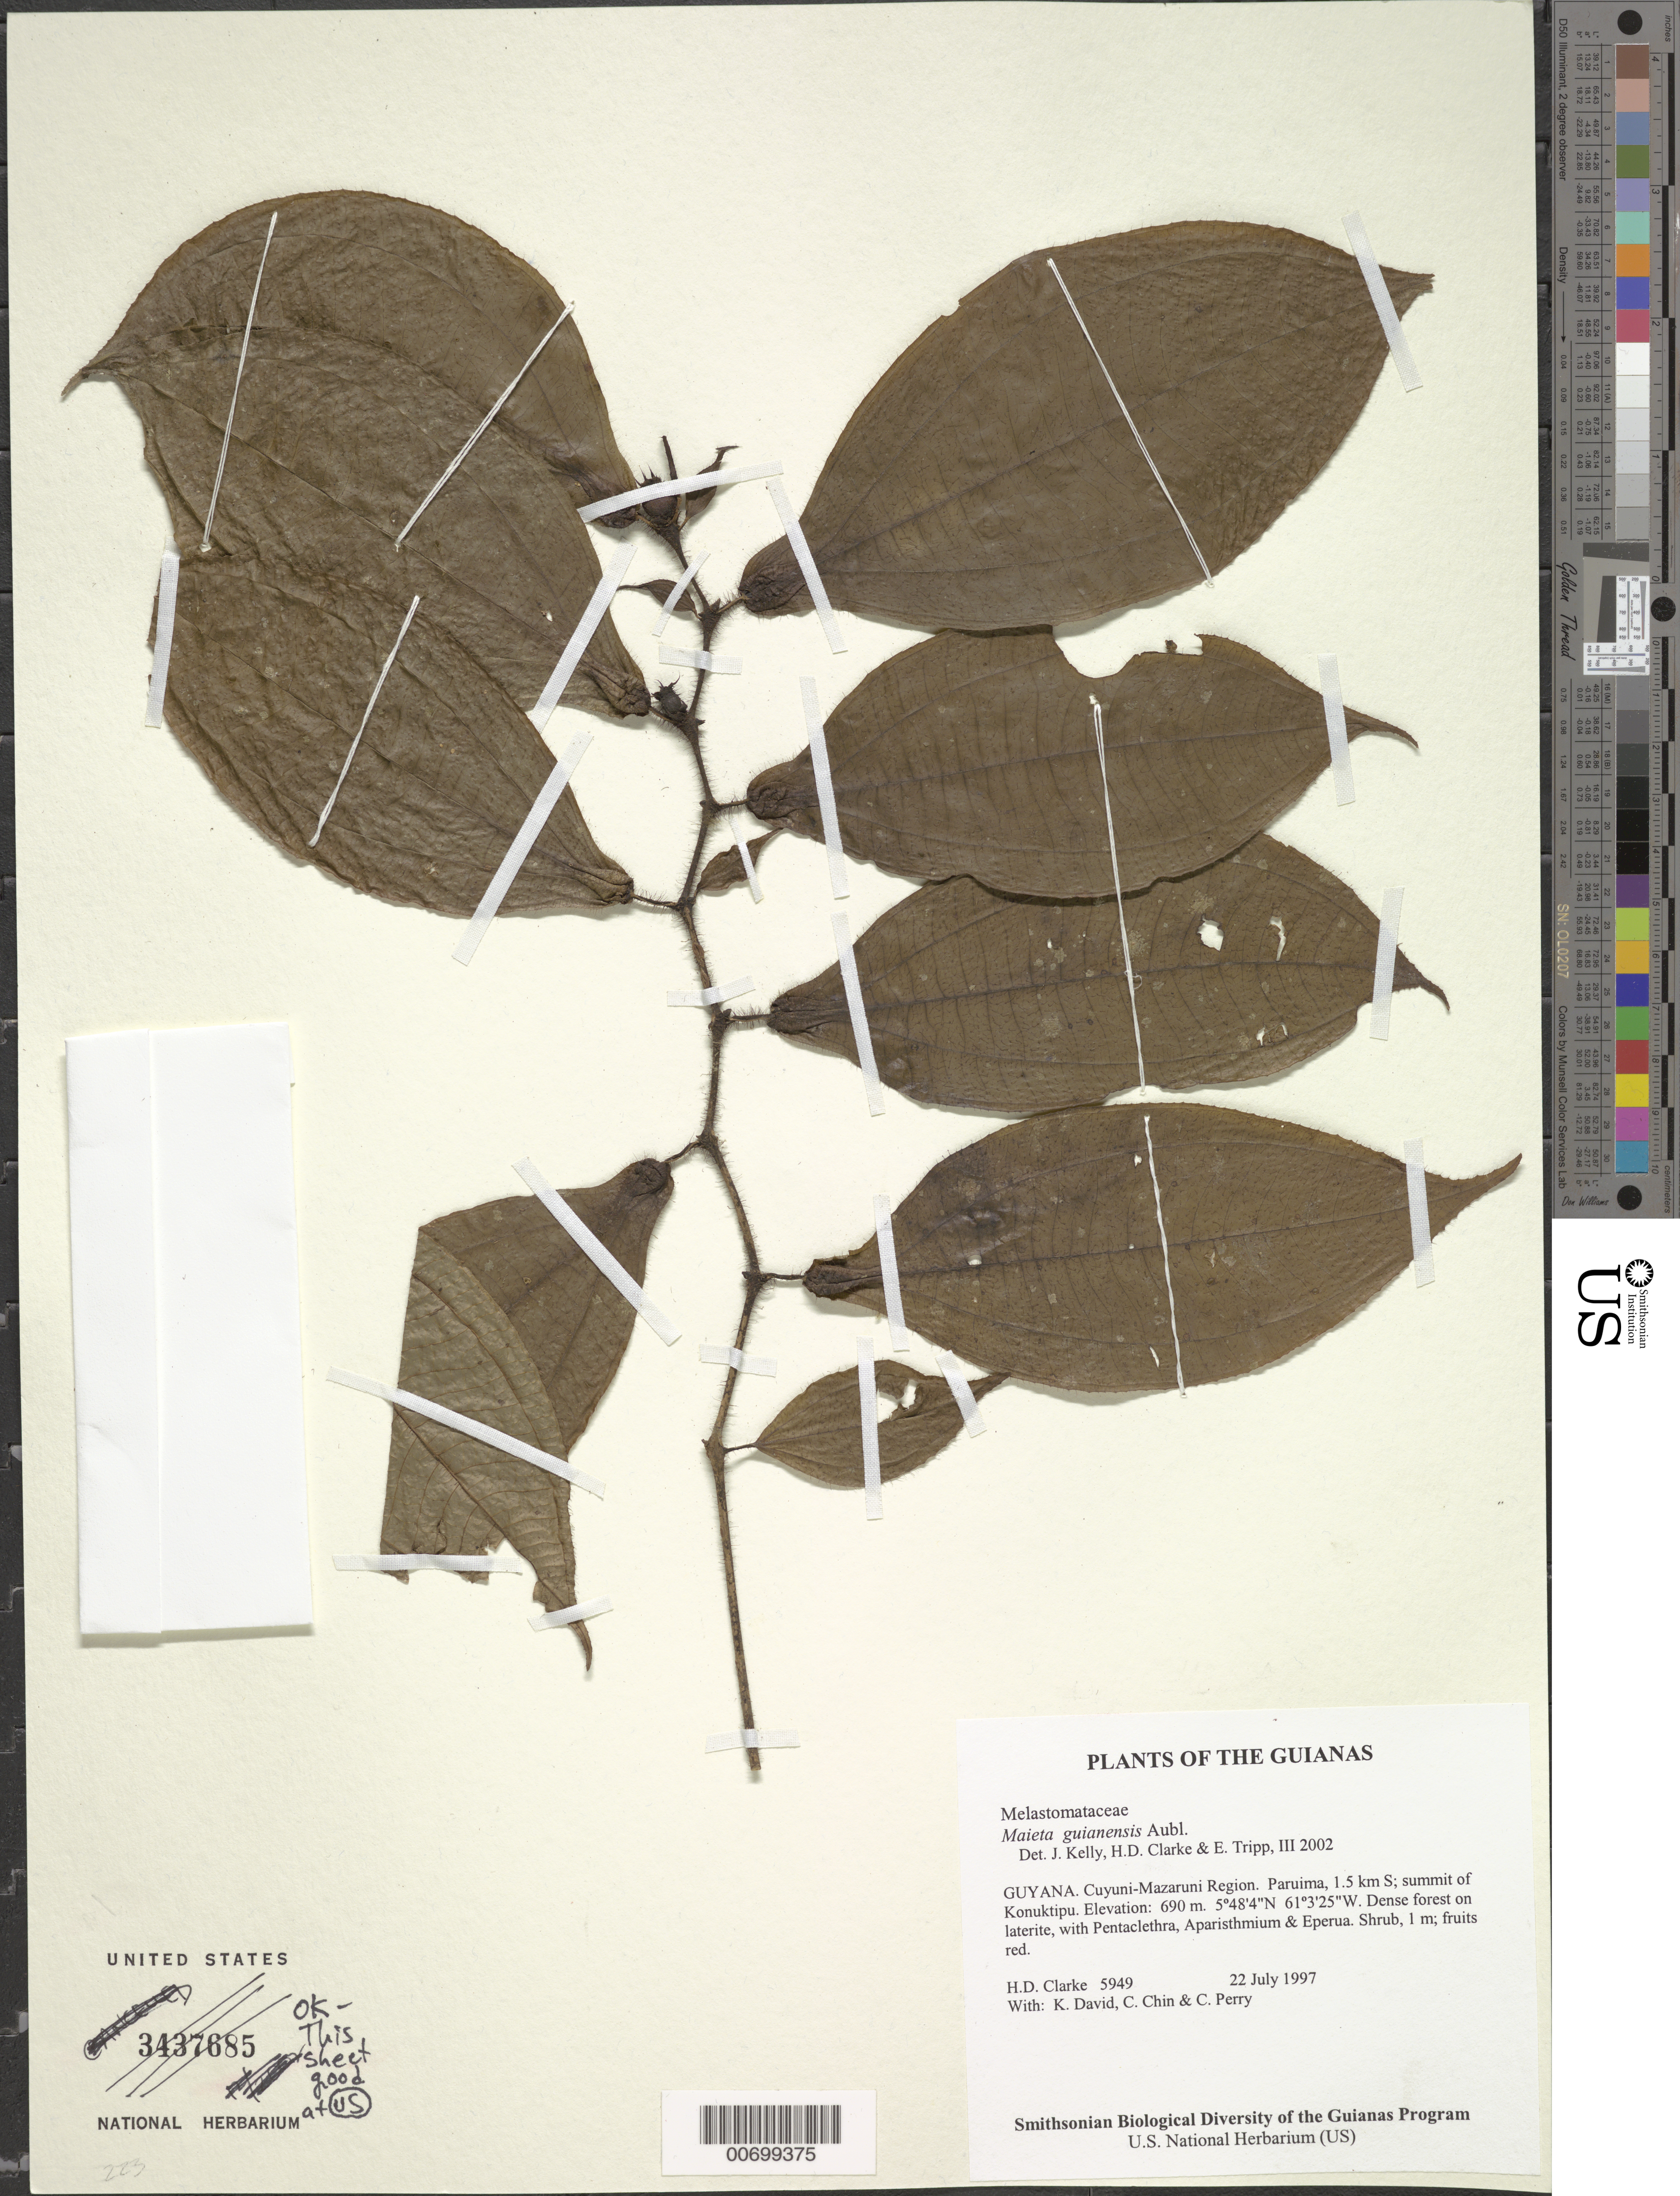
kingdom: Plantae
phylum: Tracheophyta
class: Magnoliopsida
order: Myrtales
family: Melastomataceae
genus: Maieta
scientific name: Maieta guianensis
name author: Aubl.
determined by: Almeda, F.; Penneys, D. S.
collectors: H. D. Clarke, K. David, C. Chin & C. Perry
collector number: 5949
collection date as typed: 22 July 1997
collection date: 1997-07-22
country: Guyana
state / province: Cuyuni-Mazaruni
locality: Paruima, 1.5 km S; summit of Konuktipu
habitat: Dense forest on laterite, with Pentaclethra, Aparisthmium & Eperua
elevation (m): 690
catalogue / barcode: US 3437685